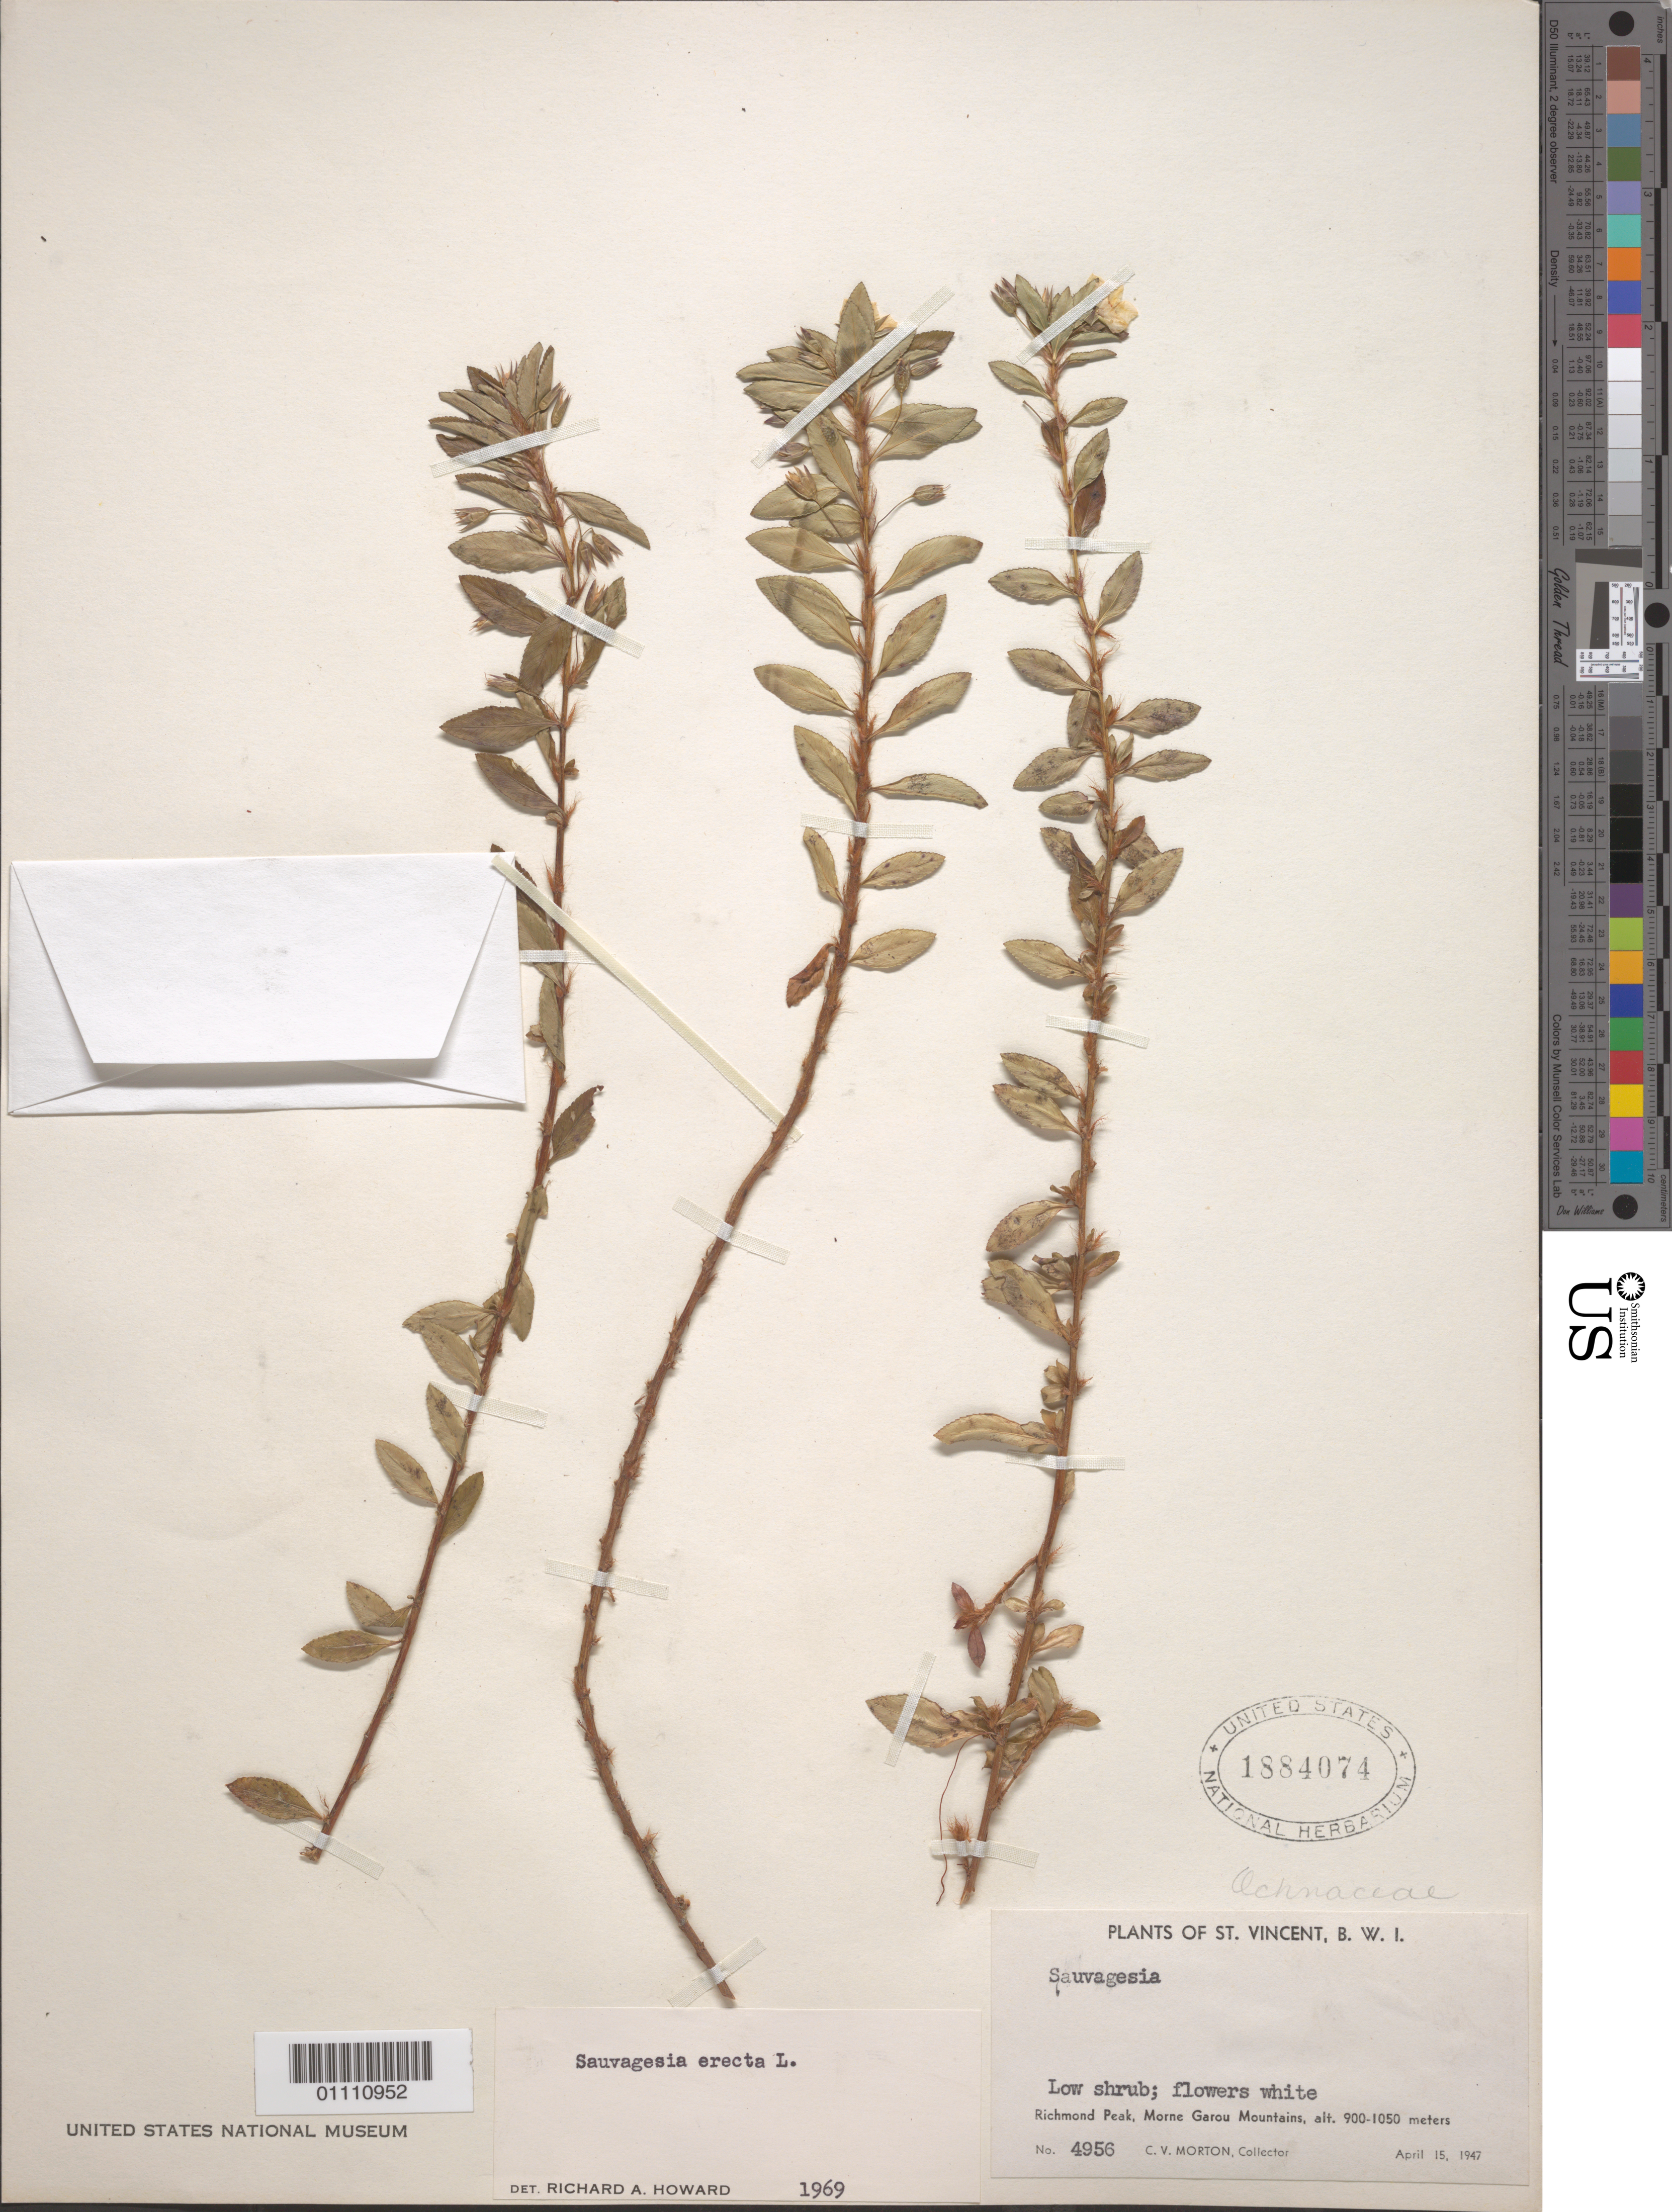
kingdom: Plantae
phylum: Tracheophyta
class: Magnoliopsida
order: Malpighiales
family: Ochnaceae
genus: Sauvagesia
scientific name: Sauvagesia erecta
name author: L.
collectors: C. V. Morton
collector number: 4956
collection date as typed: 15 Apr 1947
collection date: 1947-04-15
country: St. Vincent - Grenadines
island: St. Vincent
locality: Richmond Peak, Morne Garou Mountains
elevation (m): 900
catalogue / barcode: US 1884074